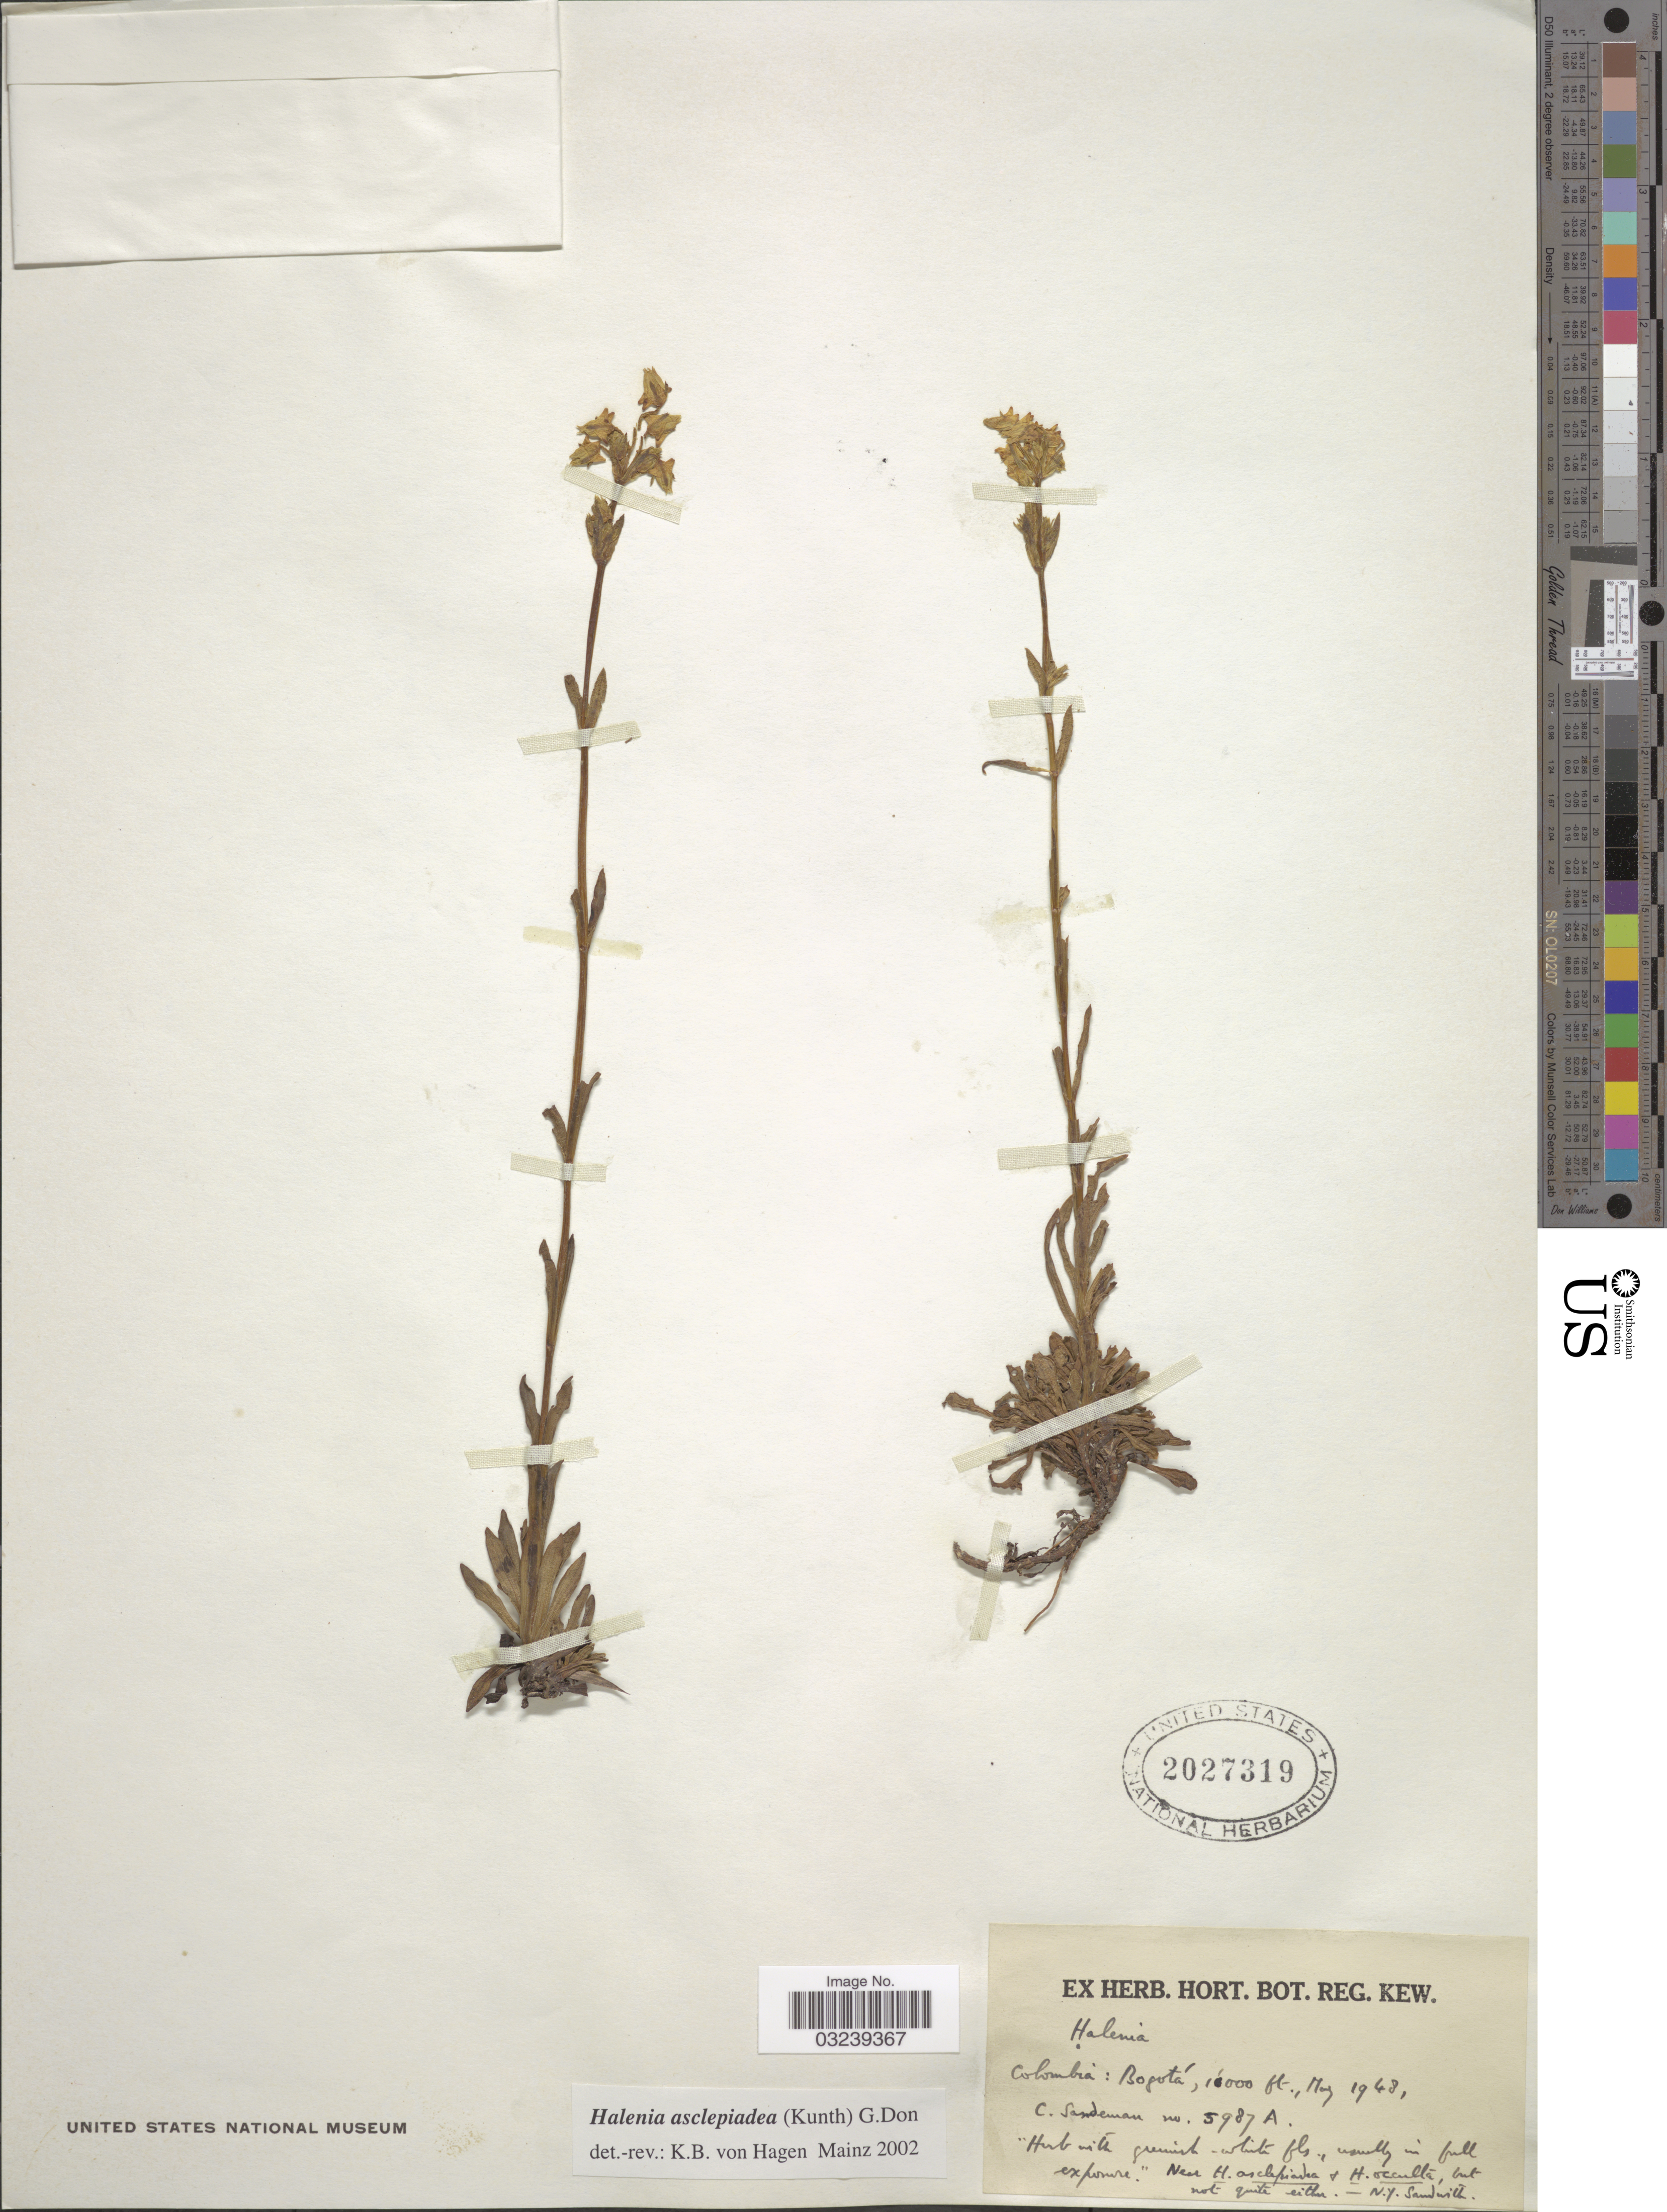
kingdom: Plantae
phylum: Tracheophyta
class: Magnoliopsida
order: Gentianales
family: Gentianaceae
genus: Halenia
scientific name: Halenia asclepiadea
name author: (Kunth) G. Don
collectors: C. Sandeman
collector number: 5987A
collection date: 1948-05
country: Colombia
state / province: Bogota D.C.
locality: Bogotá.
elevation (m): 3048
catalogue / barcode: US 2027319